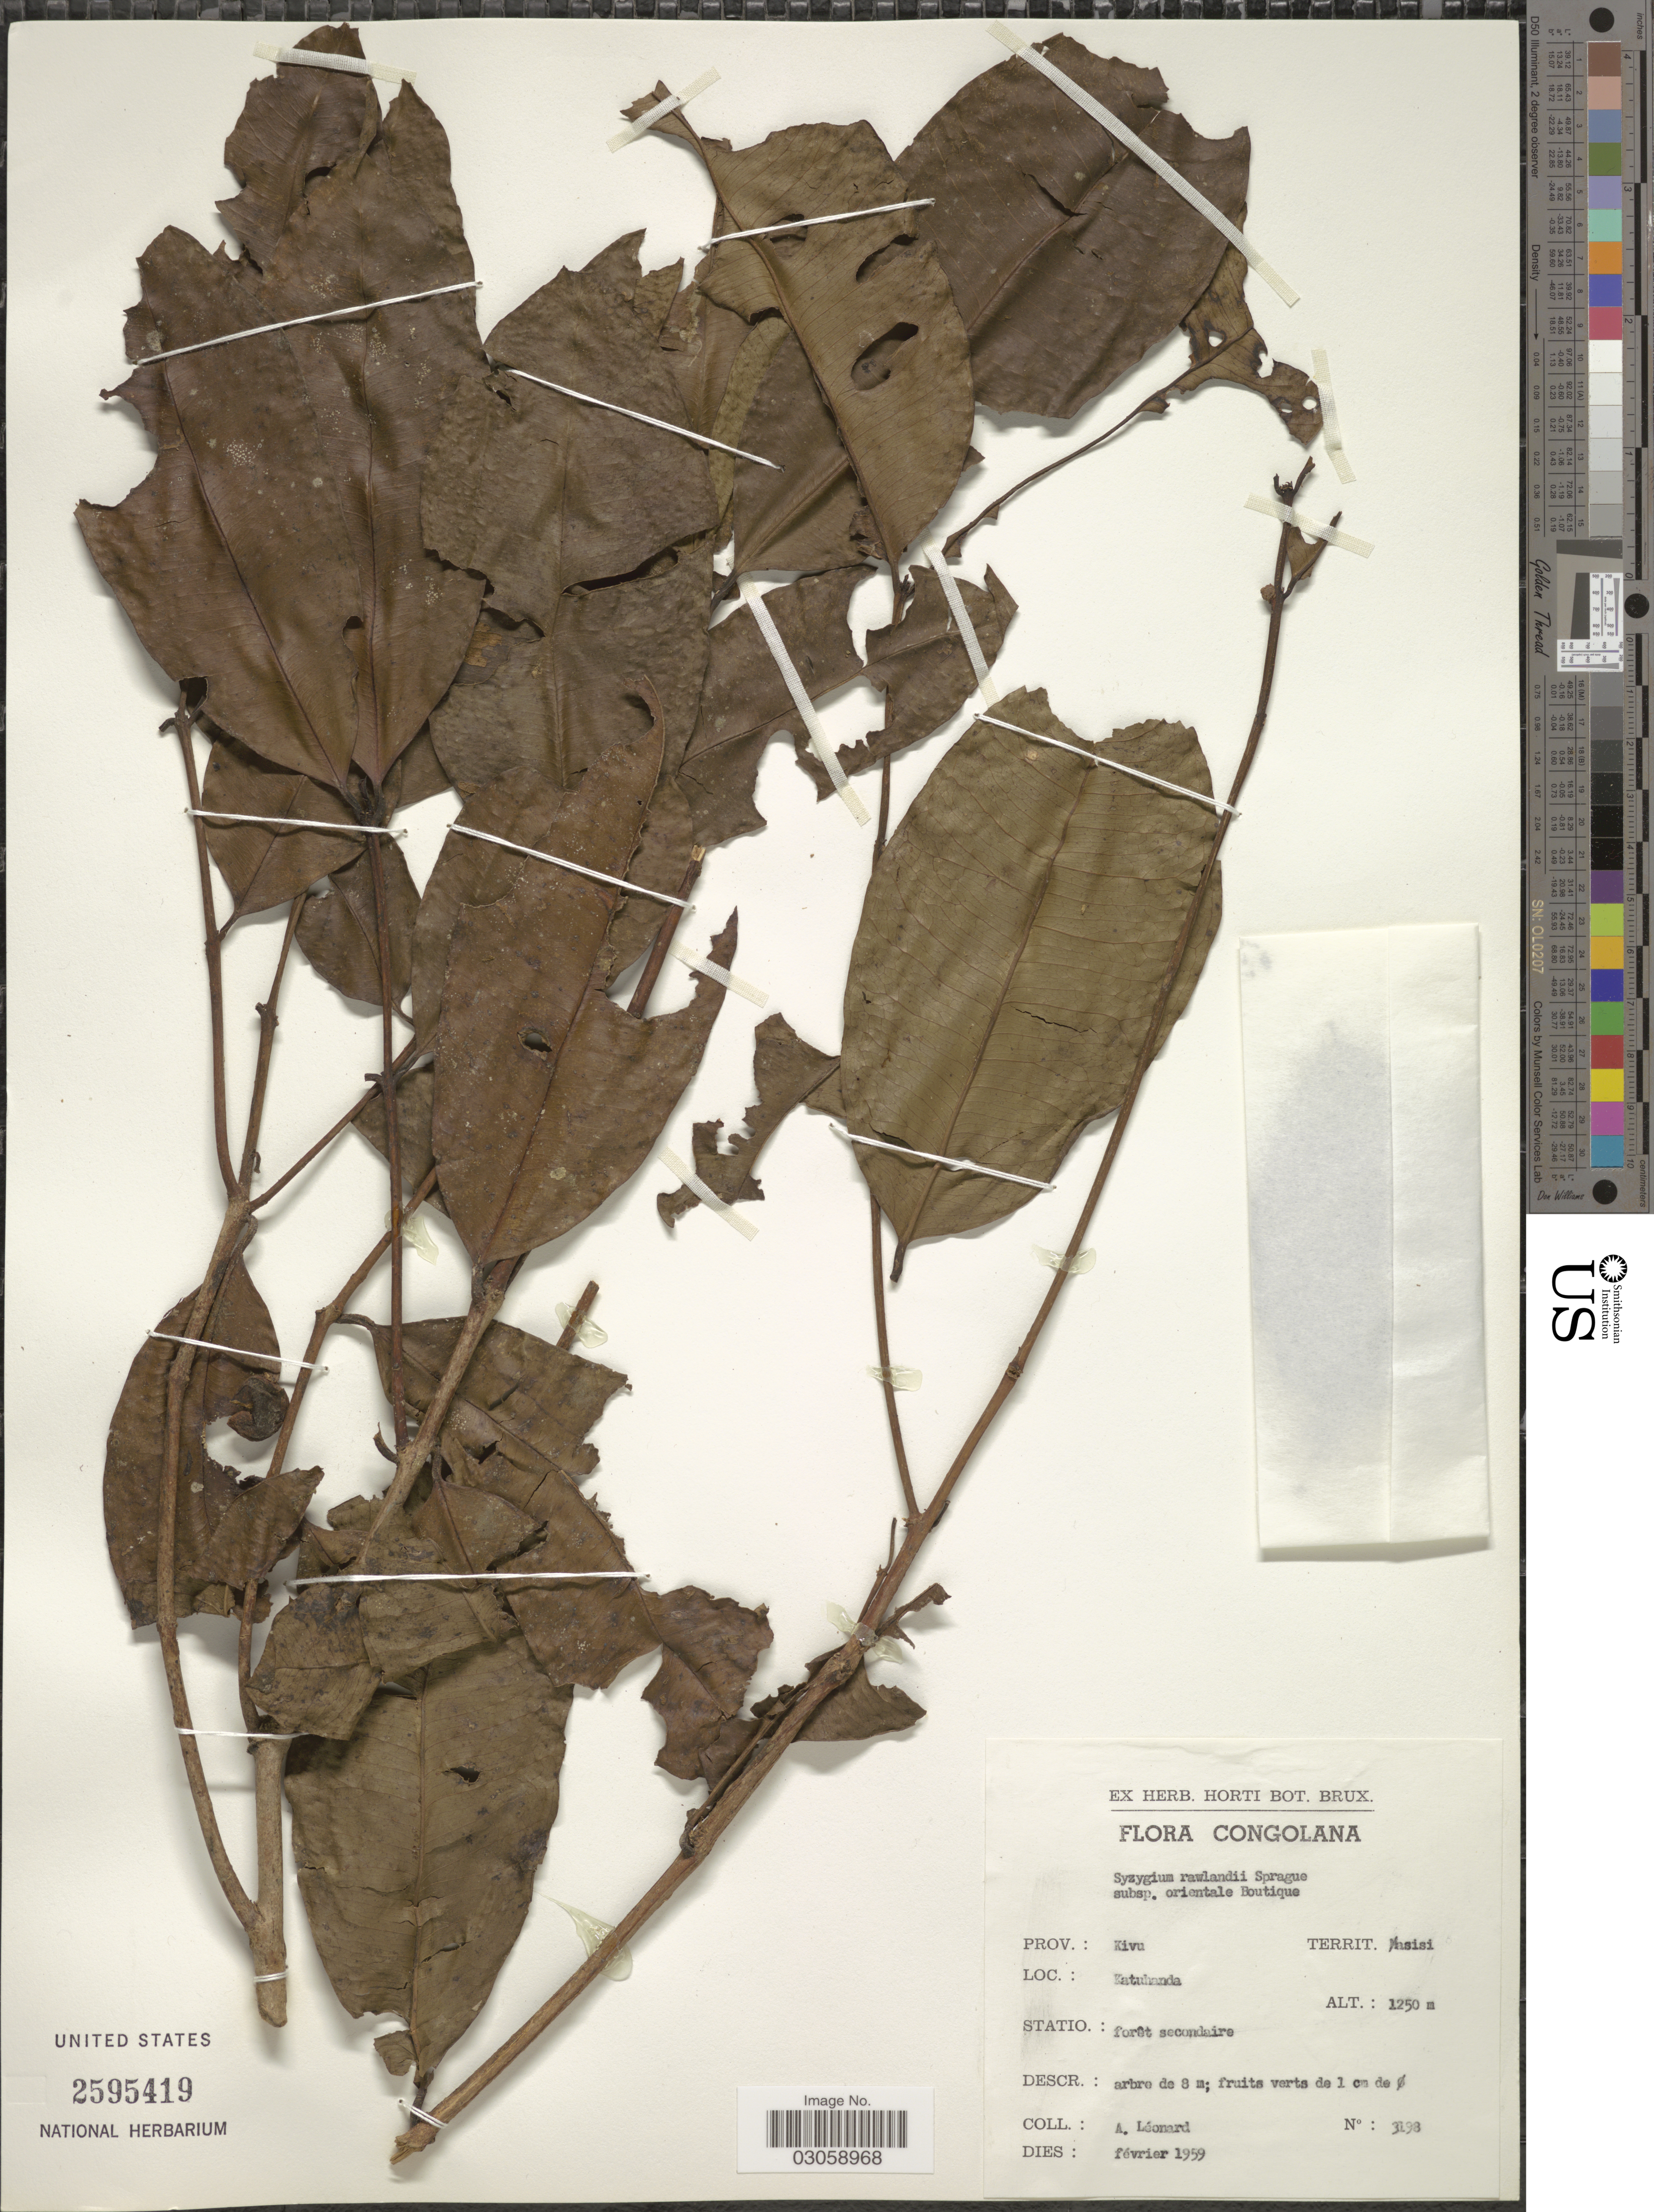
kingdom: Plantae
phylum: Tracheophyta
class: Magnoliopsida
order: Myrtales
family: Myrtaceae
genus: Syzygium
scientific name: Syzygium rowlandii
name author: Sprague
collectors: A. Leonard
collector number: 3198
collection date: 1959-02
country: Congo, Democratic Republic of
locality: Congolana, Prov.: Kivu, Territ.: Masisi, Katuhanda.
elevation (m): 1250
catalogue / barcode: US 2595419